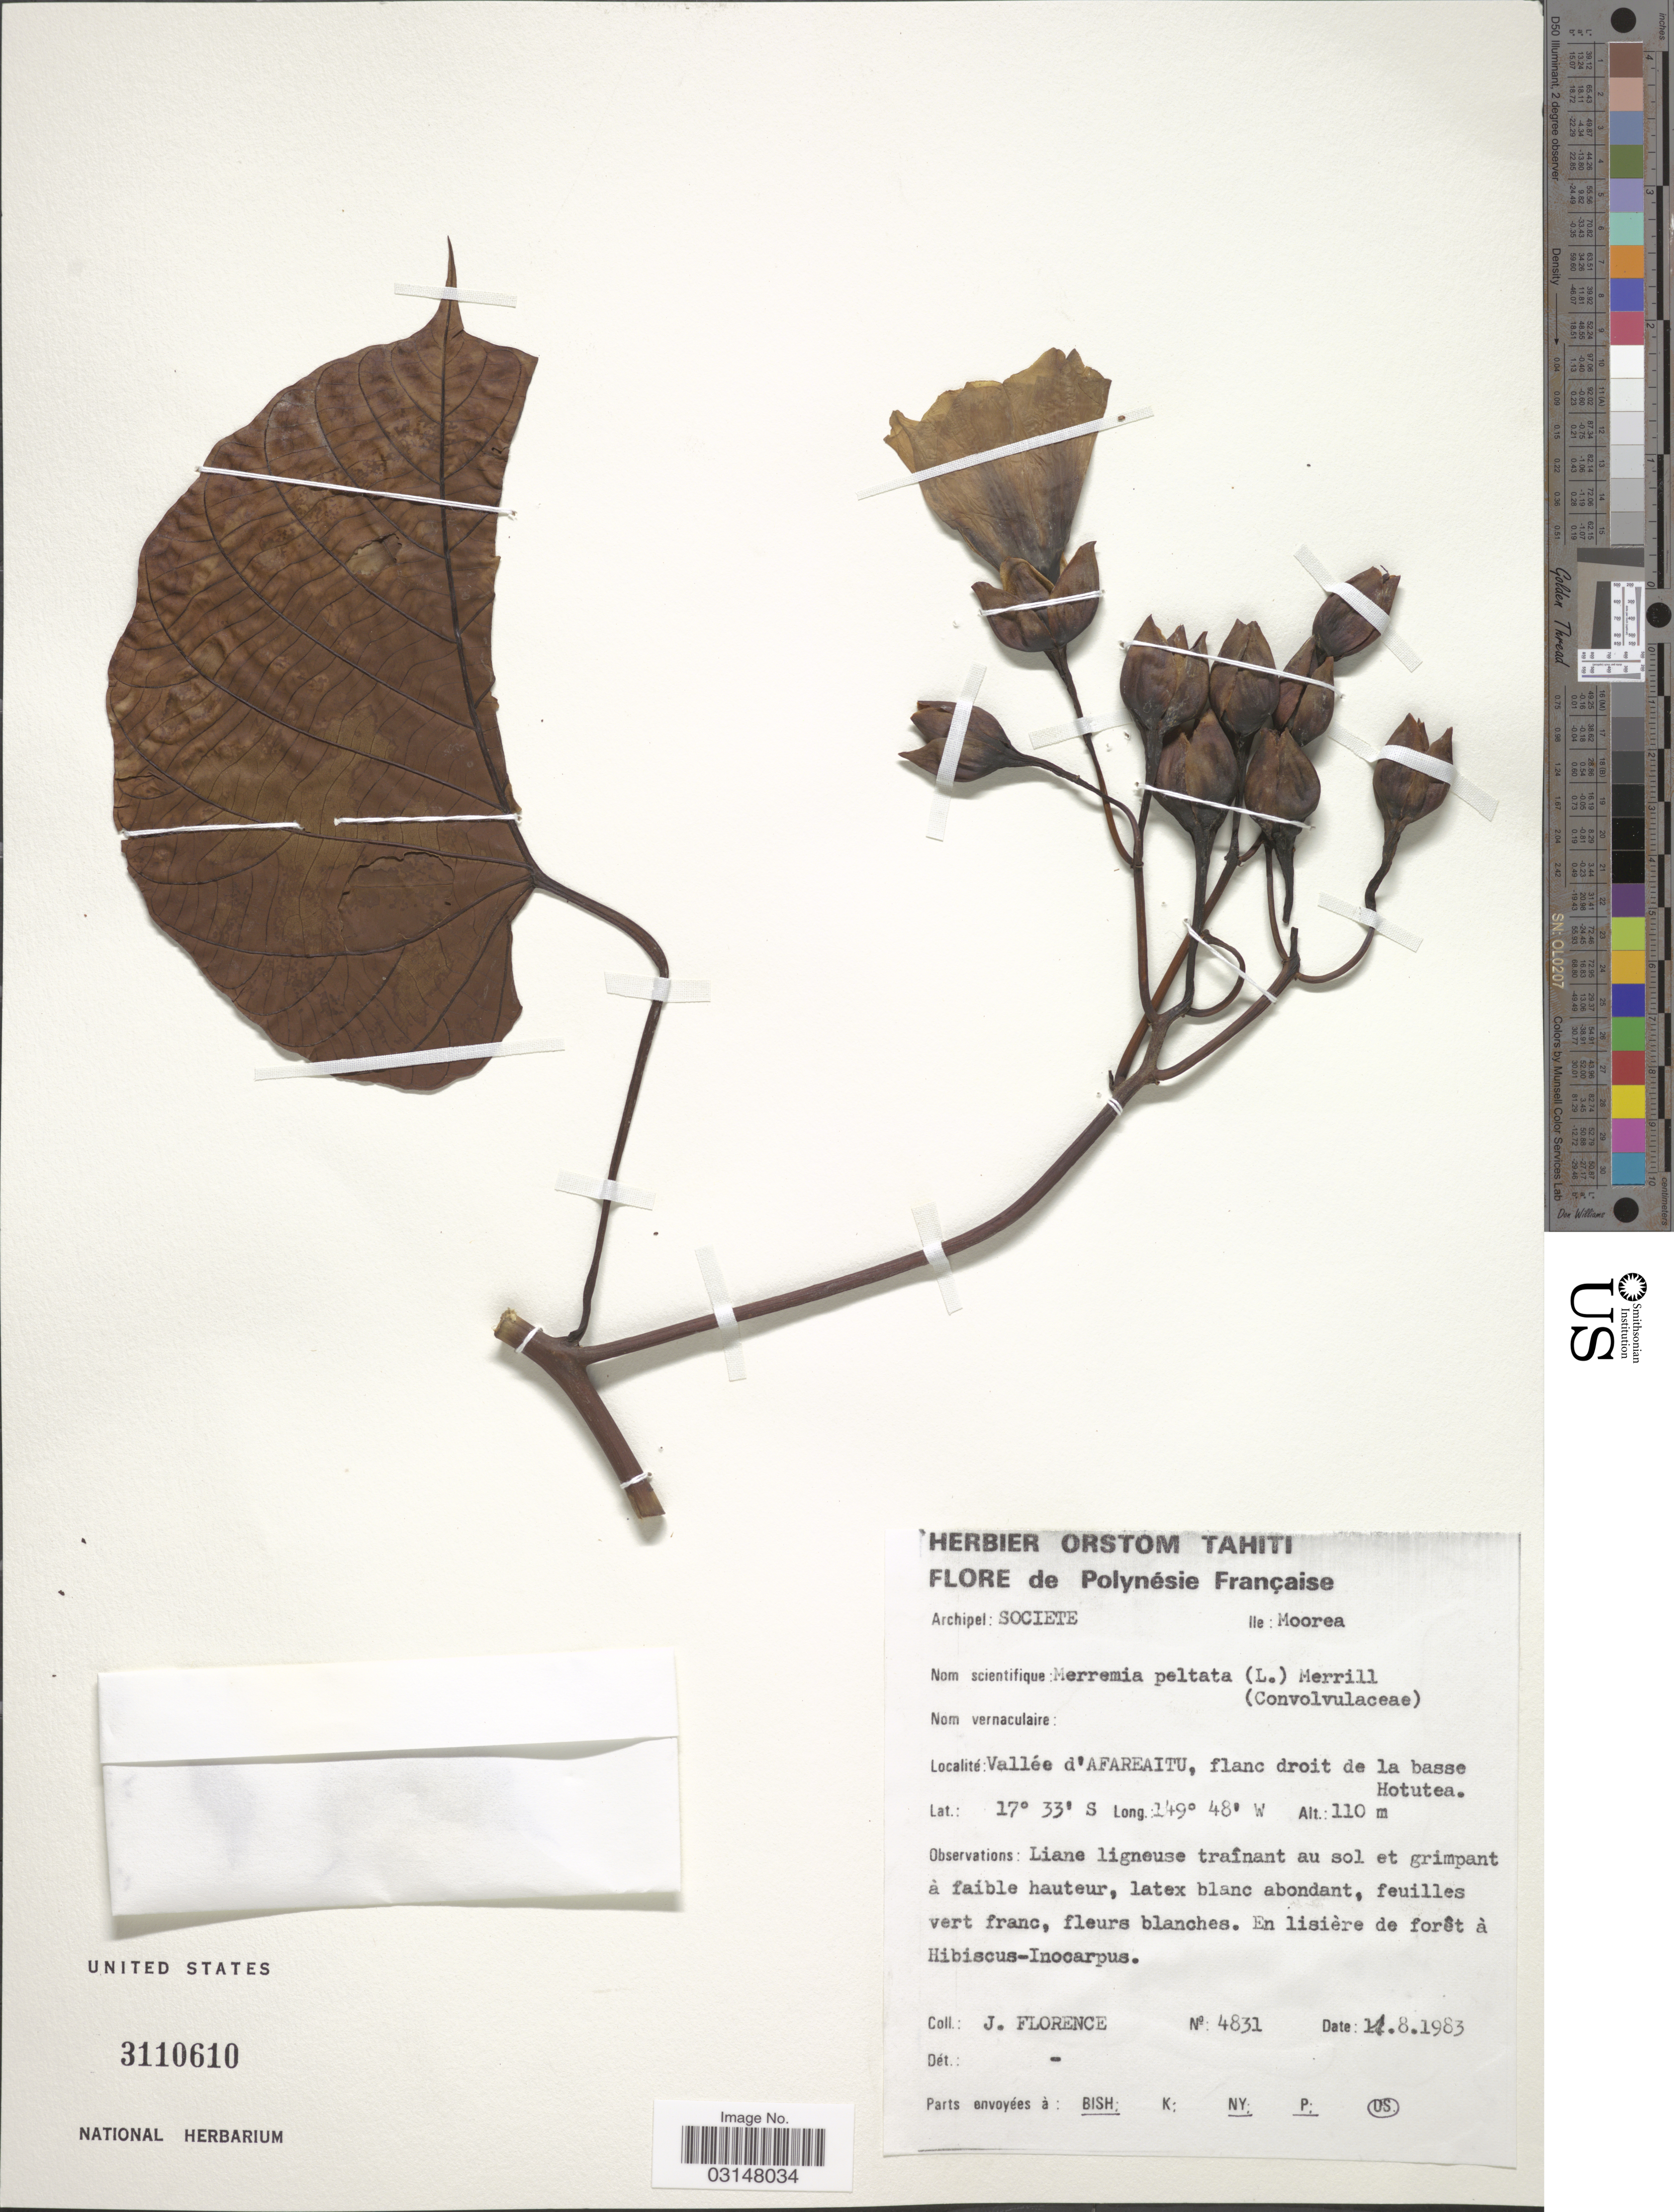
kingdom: Plantae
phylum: Tracheophyta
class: Magnoliopsida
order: Solanales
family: Convolvulaceae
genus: Decalobanthus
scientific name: Decalobanthus peltatus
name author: (L.) A. R. Simões & Staples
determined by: Wagner, W. L., (BOT), Smithsonian Institution - National Museum of Natural History (UNITED STATES)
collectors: J. Florence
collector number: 4831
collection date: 1983-08-11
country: French Polynesia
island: Moorea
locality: Polynésie Française. Archipel: Societe. Ile: Moorea. Vallée d'Afareaitu, flanc droit de la basse Hotutea.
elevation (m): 110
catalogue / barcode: US 3110610